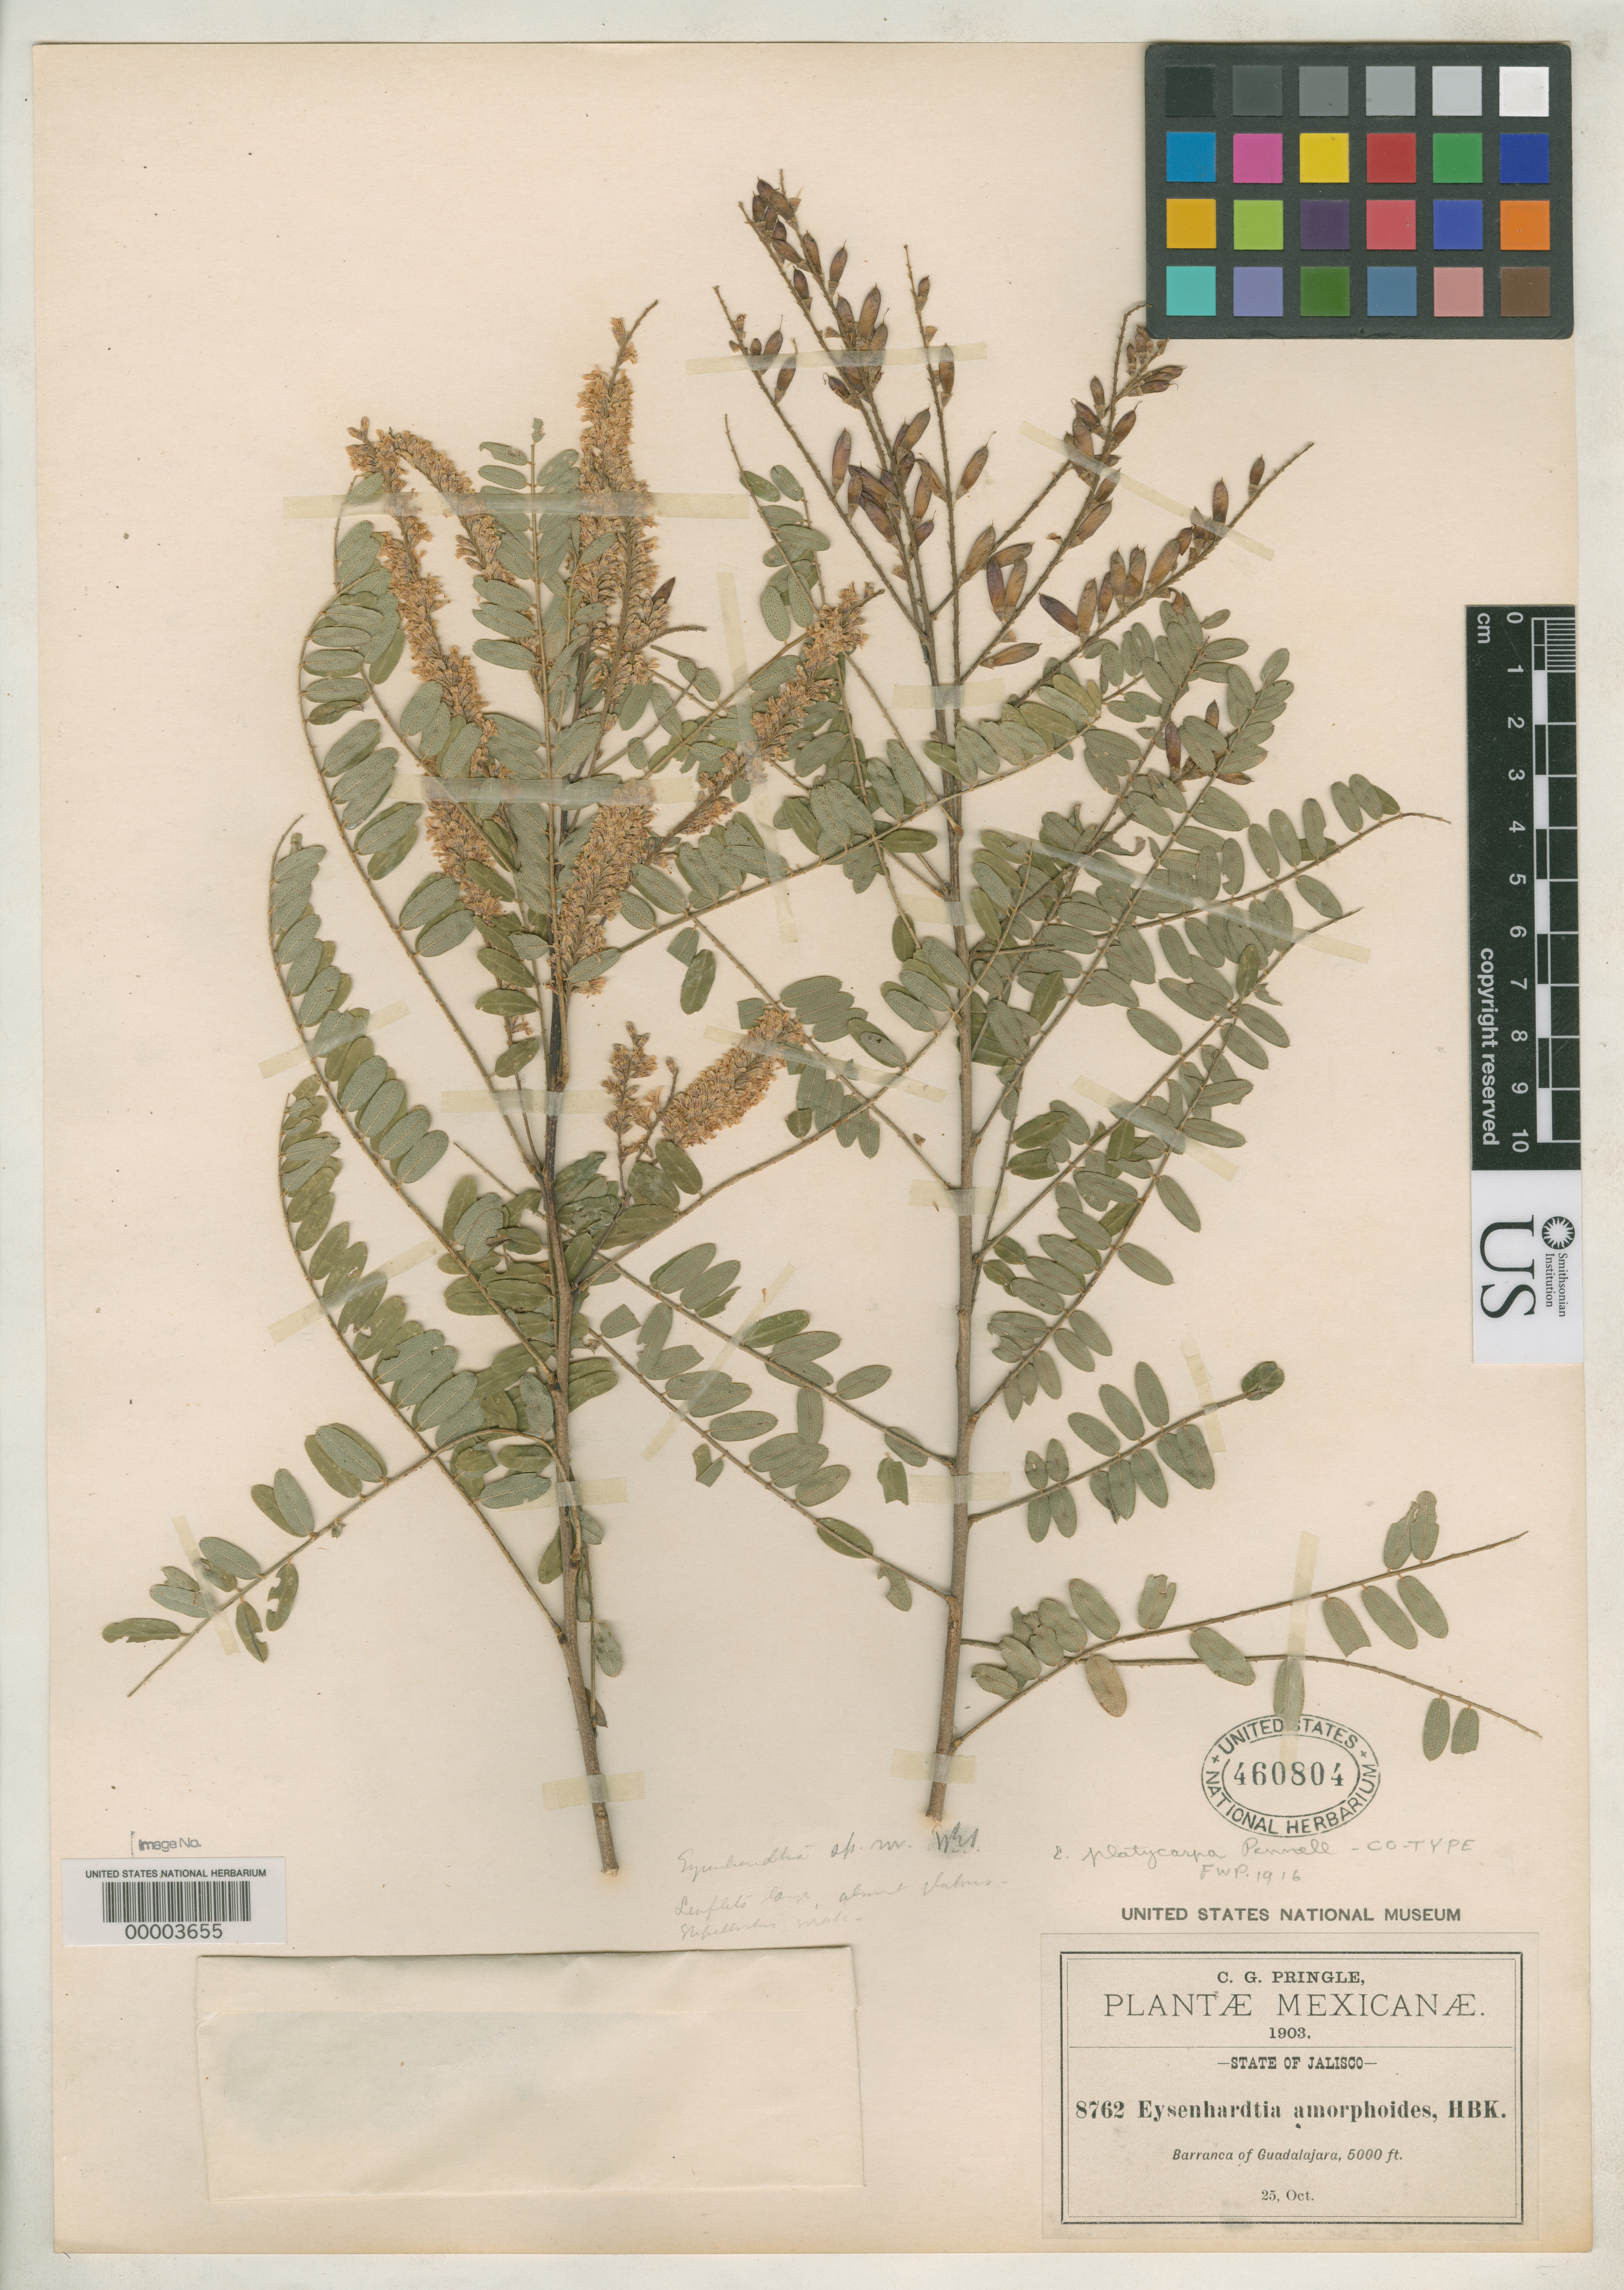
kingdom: Plantae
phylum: Tracheophyta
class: Magnoliopsida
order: Fabales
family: Fabaceae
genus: Eysenhardtia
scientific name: Eysenhardtia platycarpa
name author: Pennell & Saff.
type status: Isotype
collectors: C. G. Pringle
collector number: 8762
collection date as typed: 25 Oct 1903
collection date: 1903-10-25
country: Mexico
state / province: Jalisco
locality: Guadalajara.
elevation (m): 1500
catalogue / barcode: US 460804